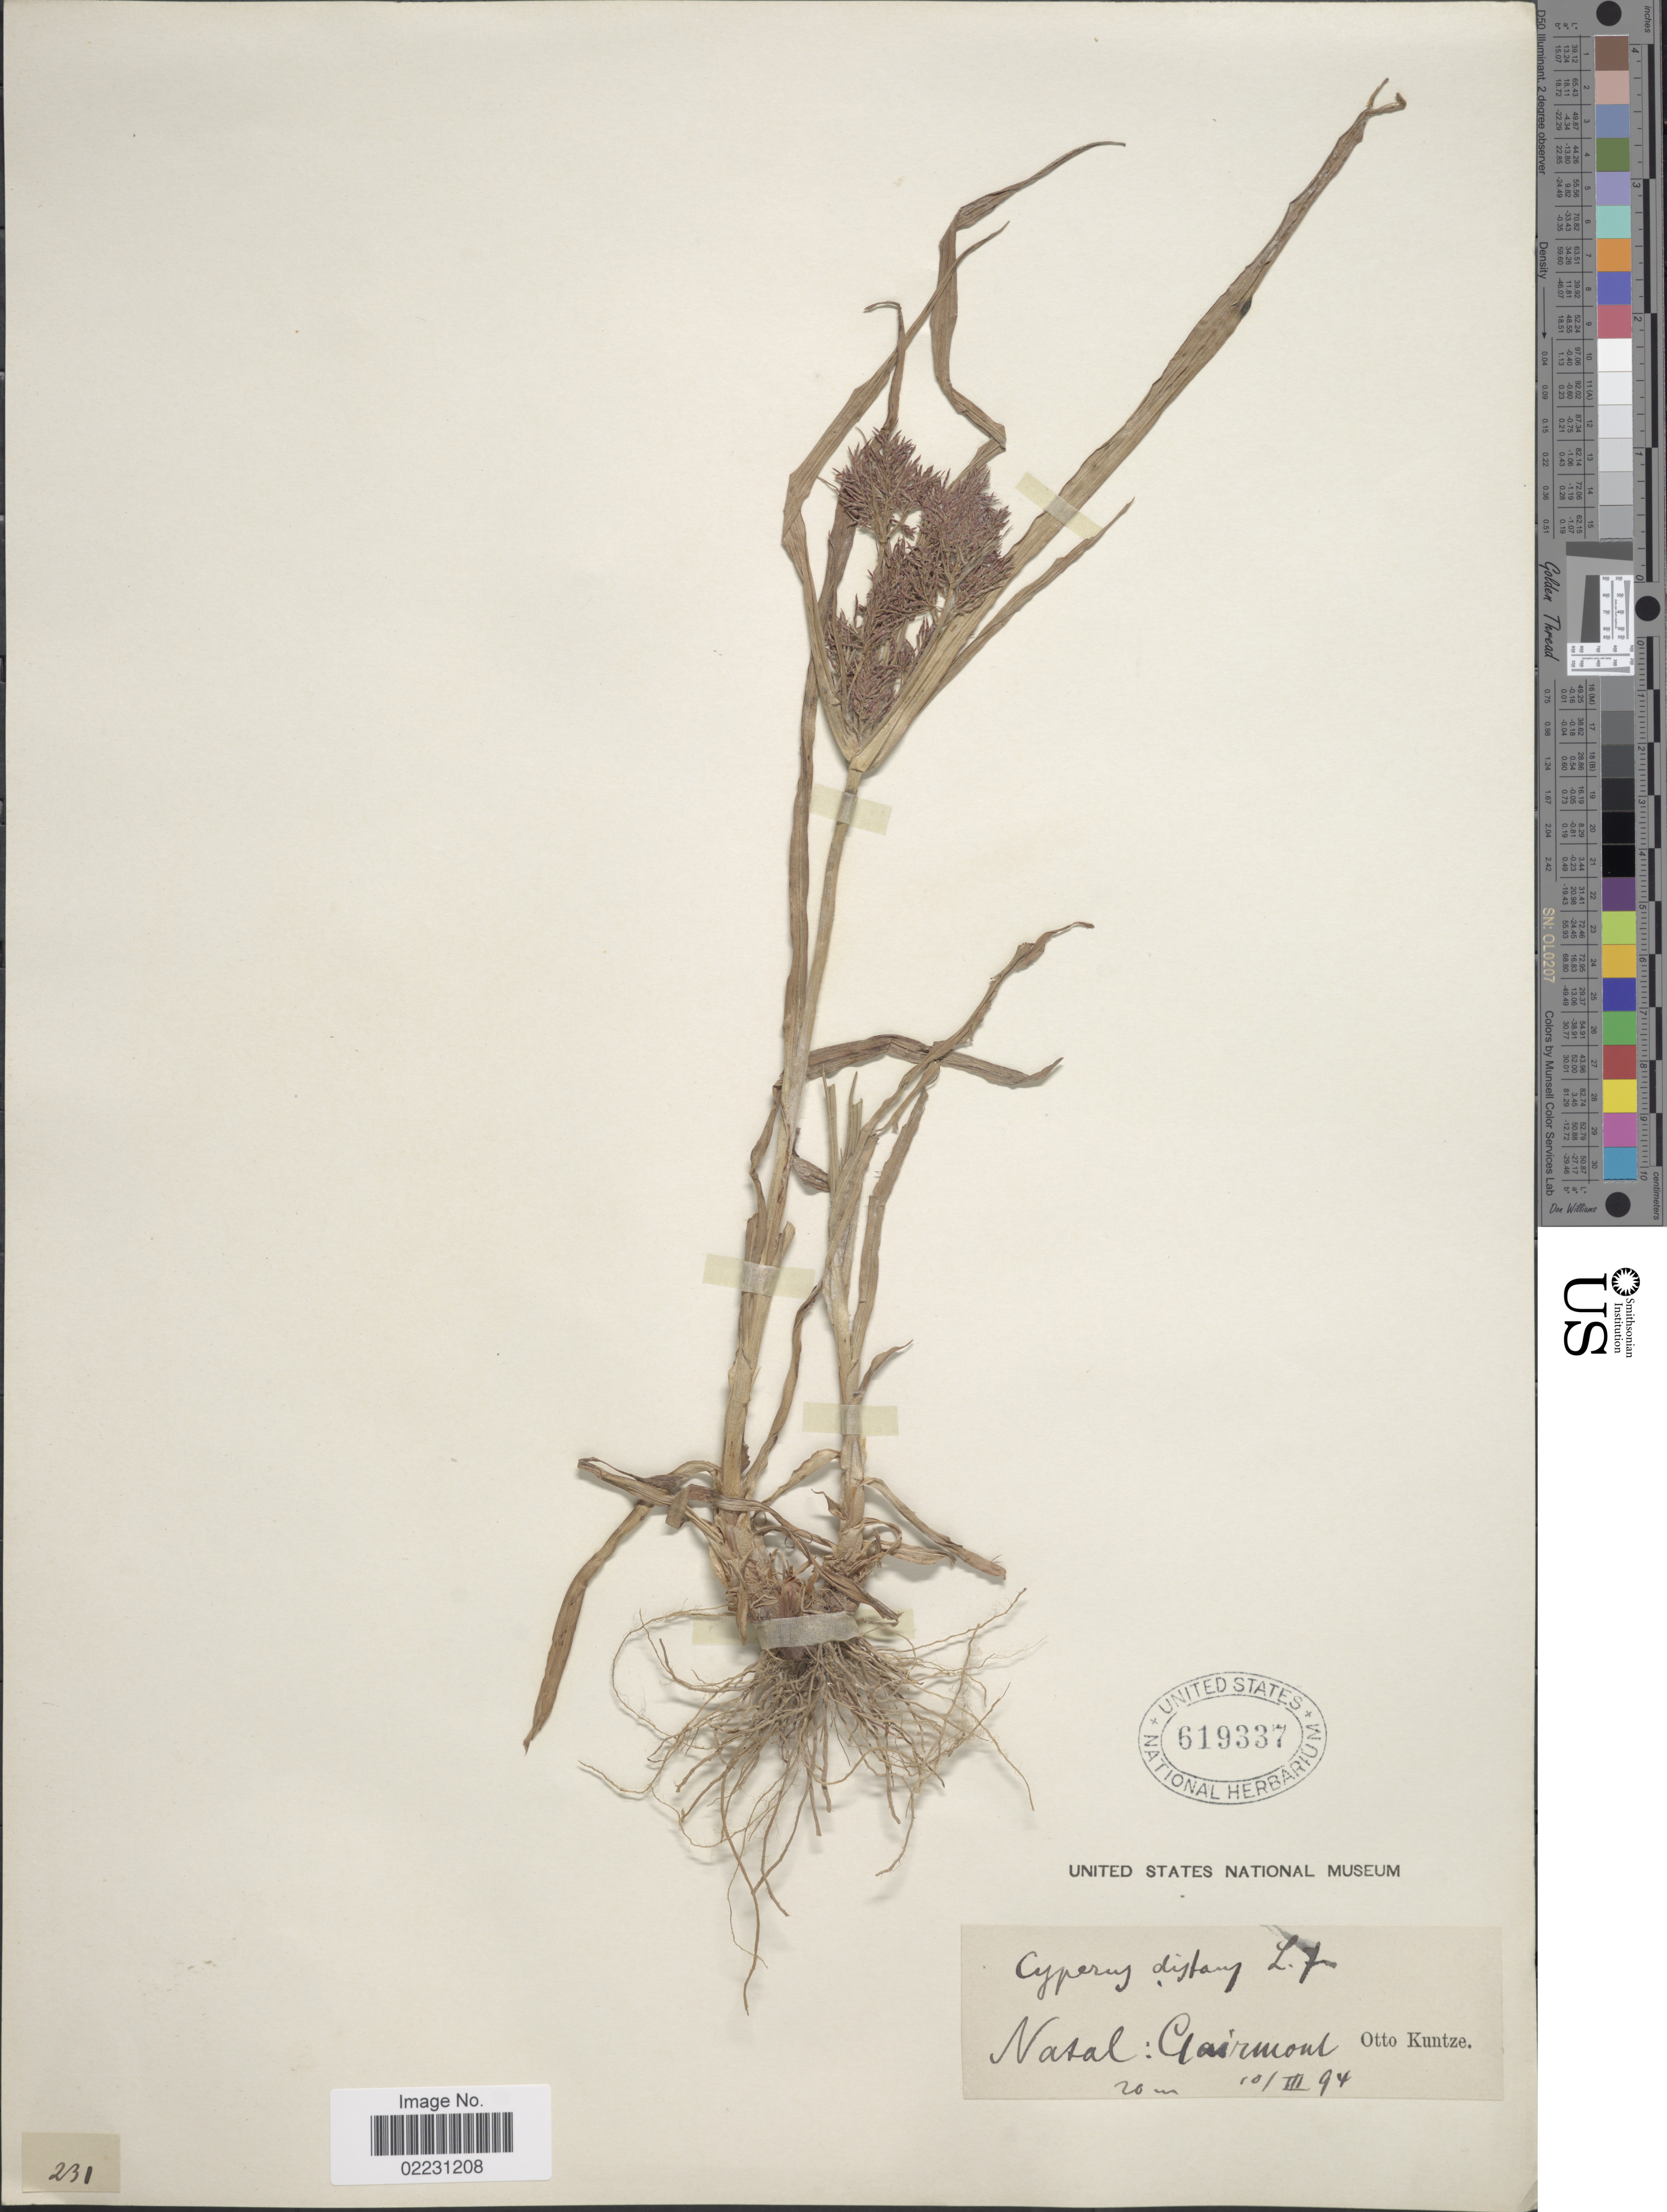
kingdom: Plantae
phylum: Tracheophyta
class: Liliopsida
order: Poales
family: Cyperaceae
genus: Cyperus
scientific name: Cyperus distans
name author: L. f.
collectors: C.E.O. Kuntze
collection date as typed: Transcribed d/m/y: 10/3/94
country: South Africa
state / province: KwaZulu-Natal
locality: Natal: Clairmont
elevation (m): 20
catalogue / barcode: US 619337